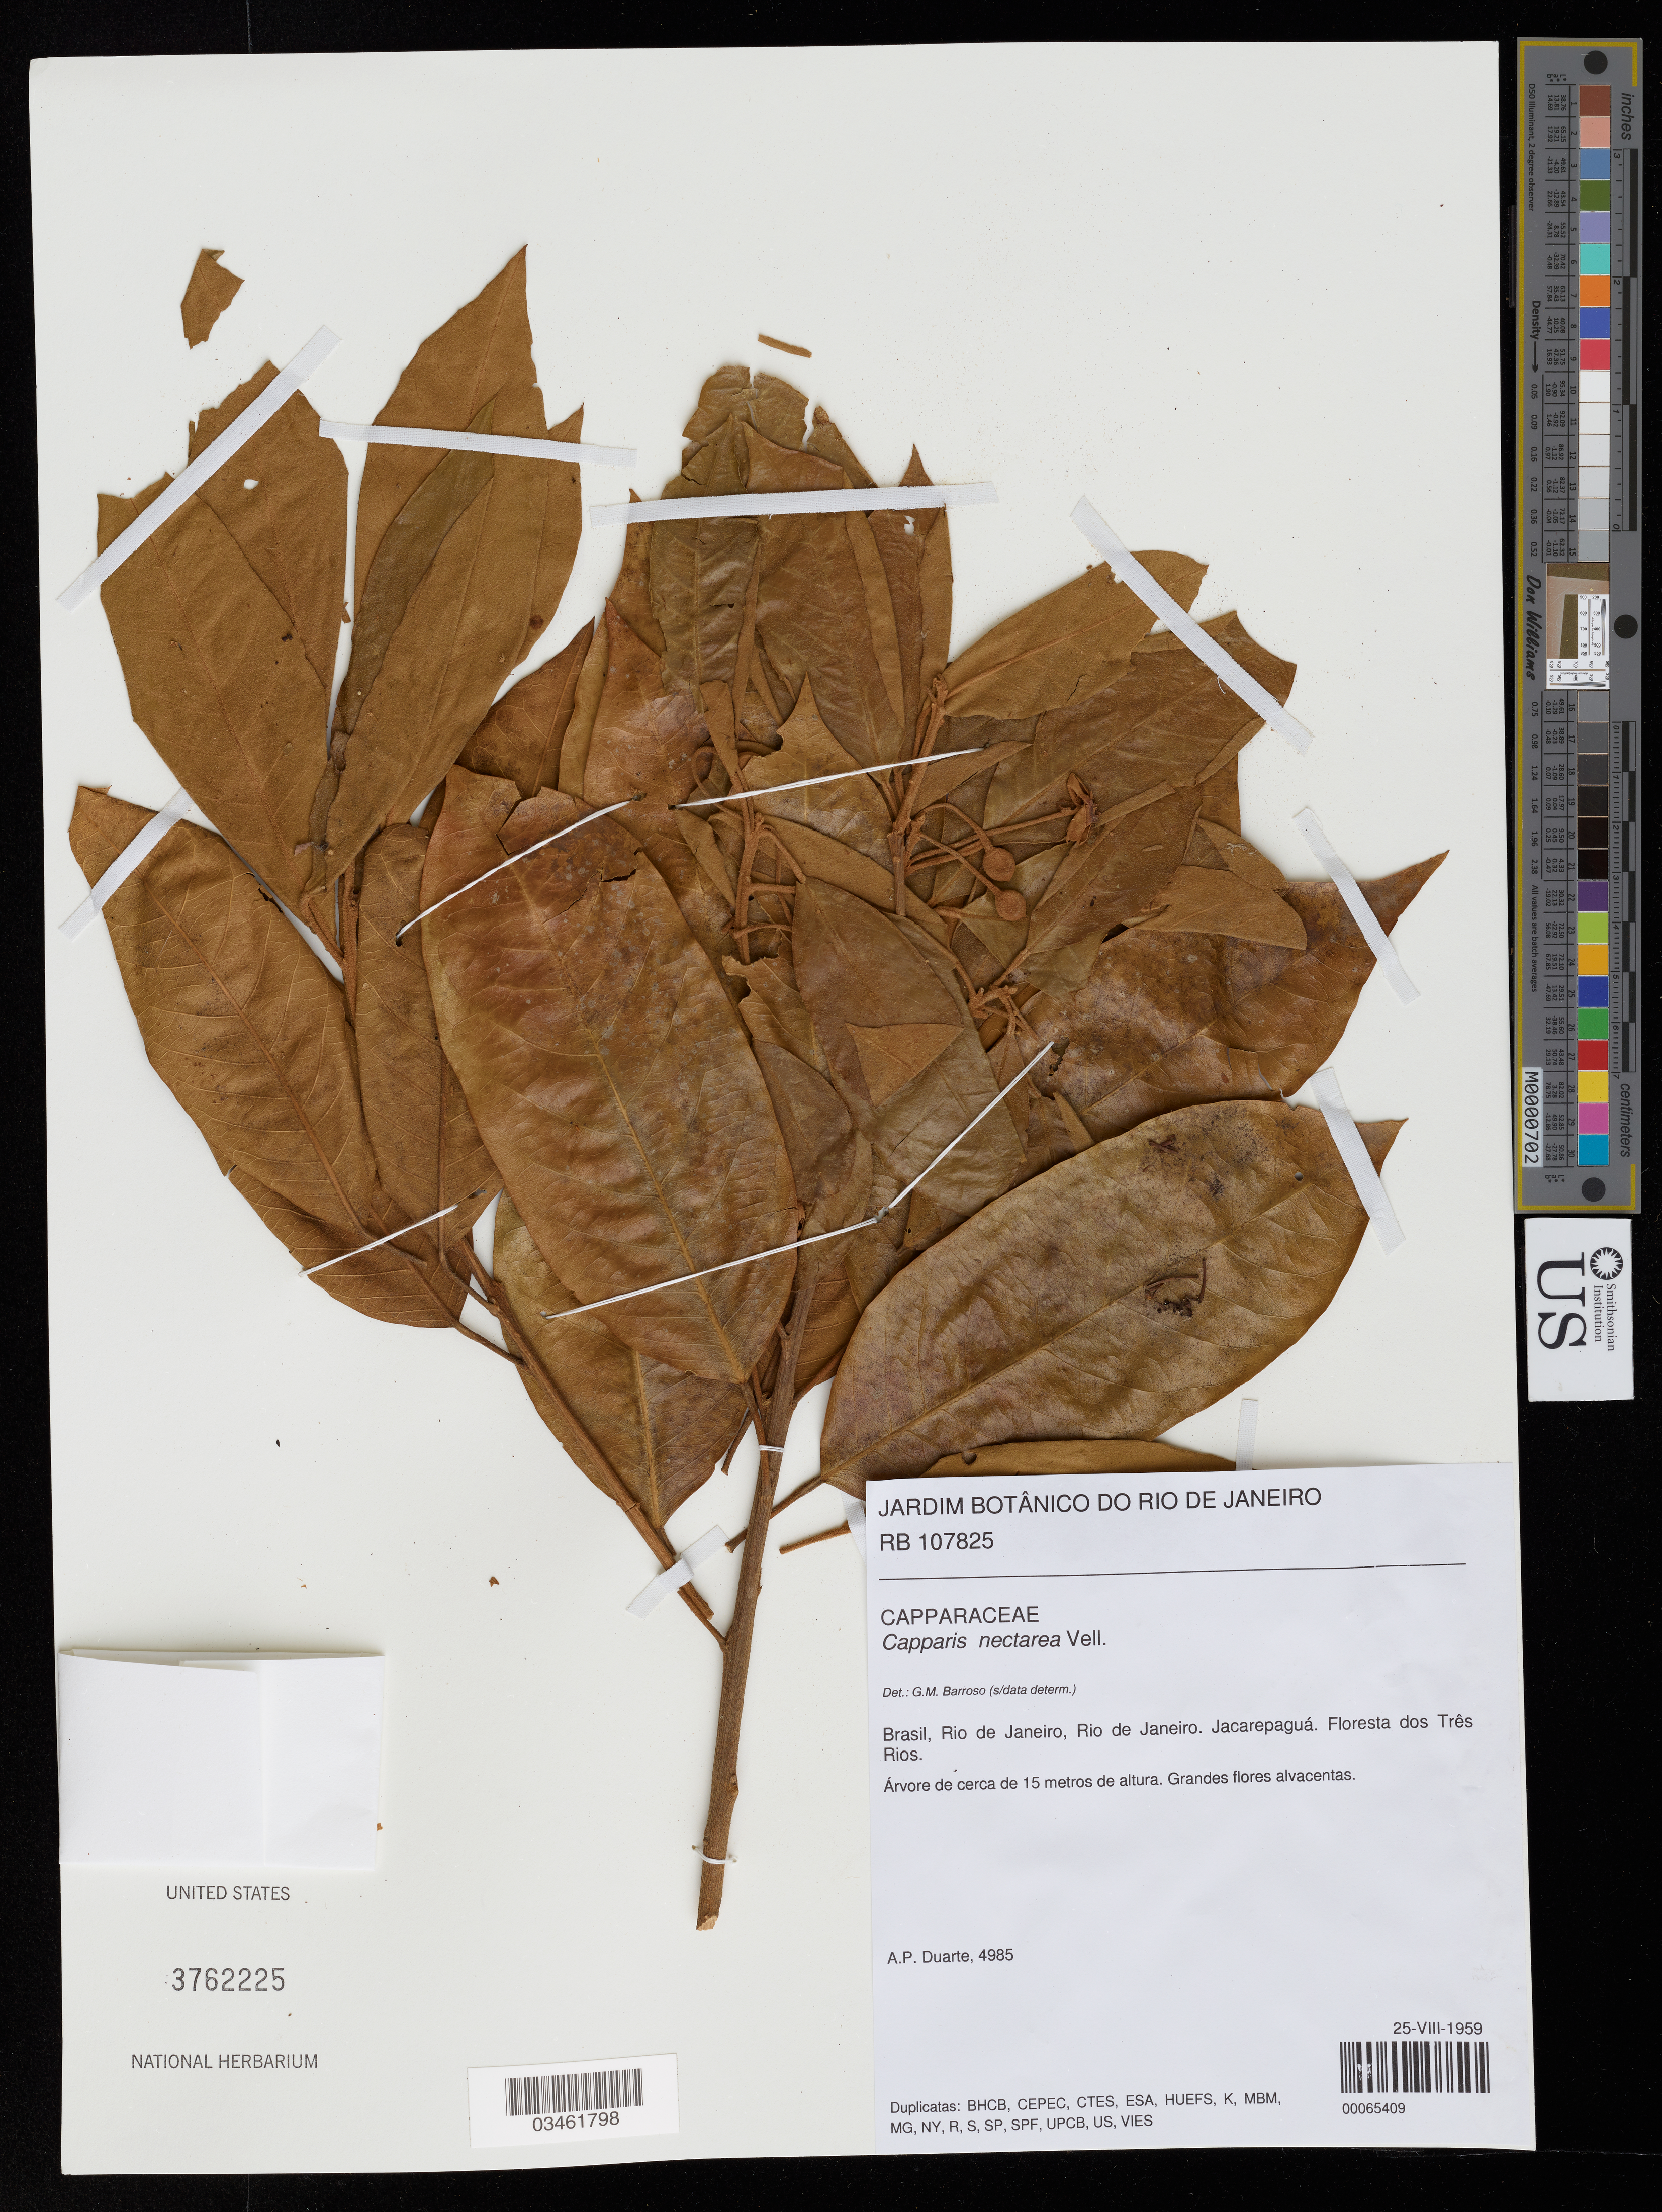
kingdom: Plantae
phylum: Tracheophyta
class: Magnoliopsida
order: Brassicales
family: Capparaceae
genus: Capparis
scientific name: Capparis nectarea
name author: Vell.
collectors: A. P. Duarte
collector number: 4985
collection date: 1959-08-25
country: Brazil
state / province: Rio de Janeiro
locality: Rio de Janeiro. Jacarepaguá. Floresta dos Três Rios.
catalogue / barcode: US 3762225